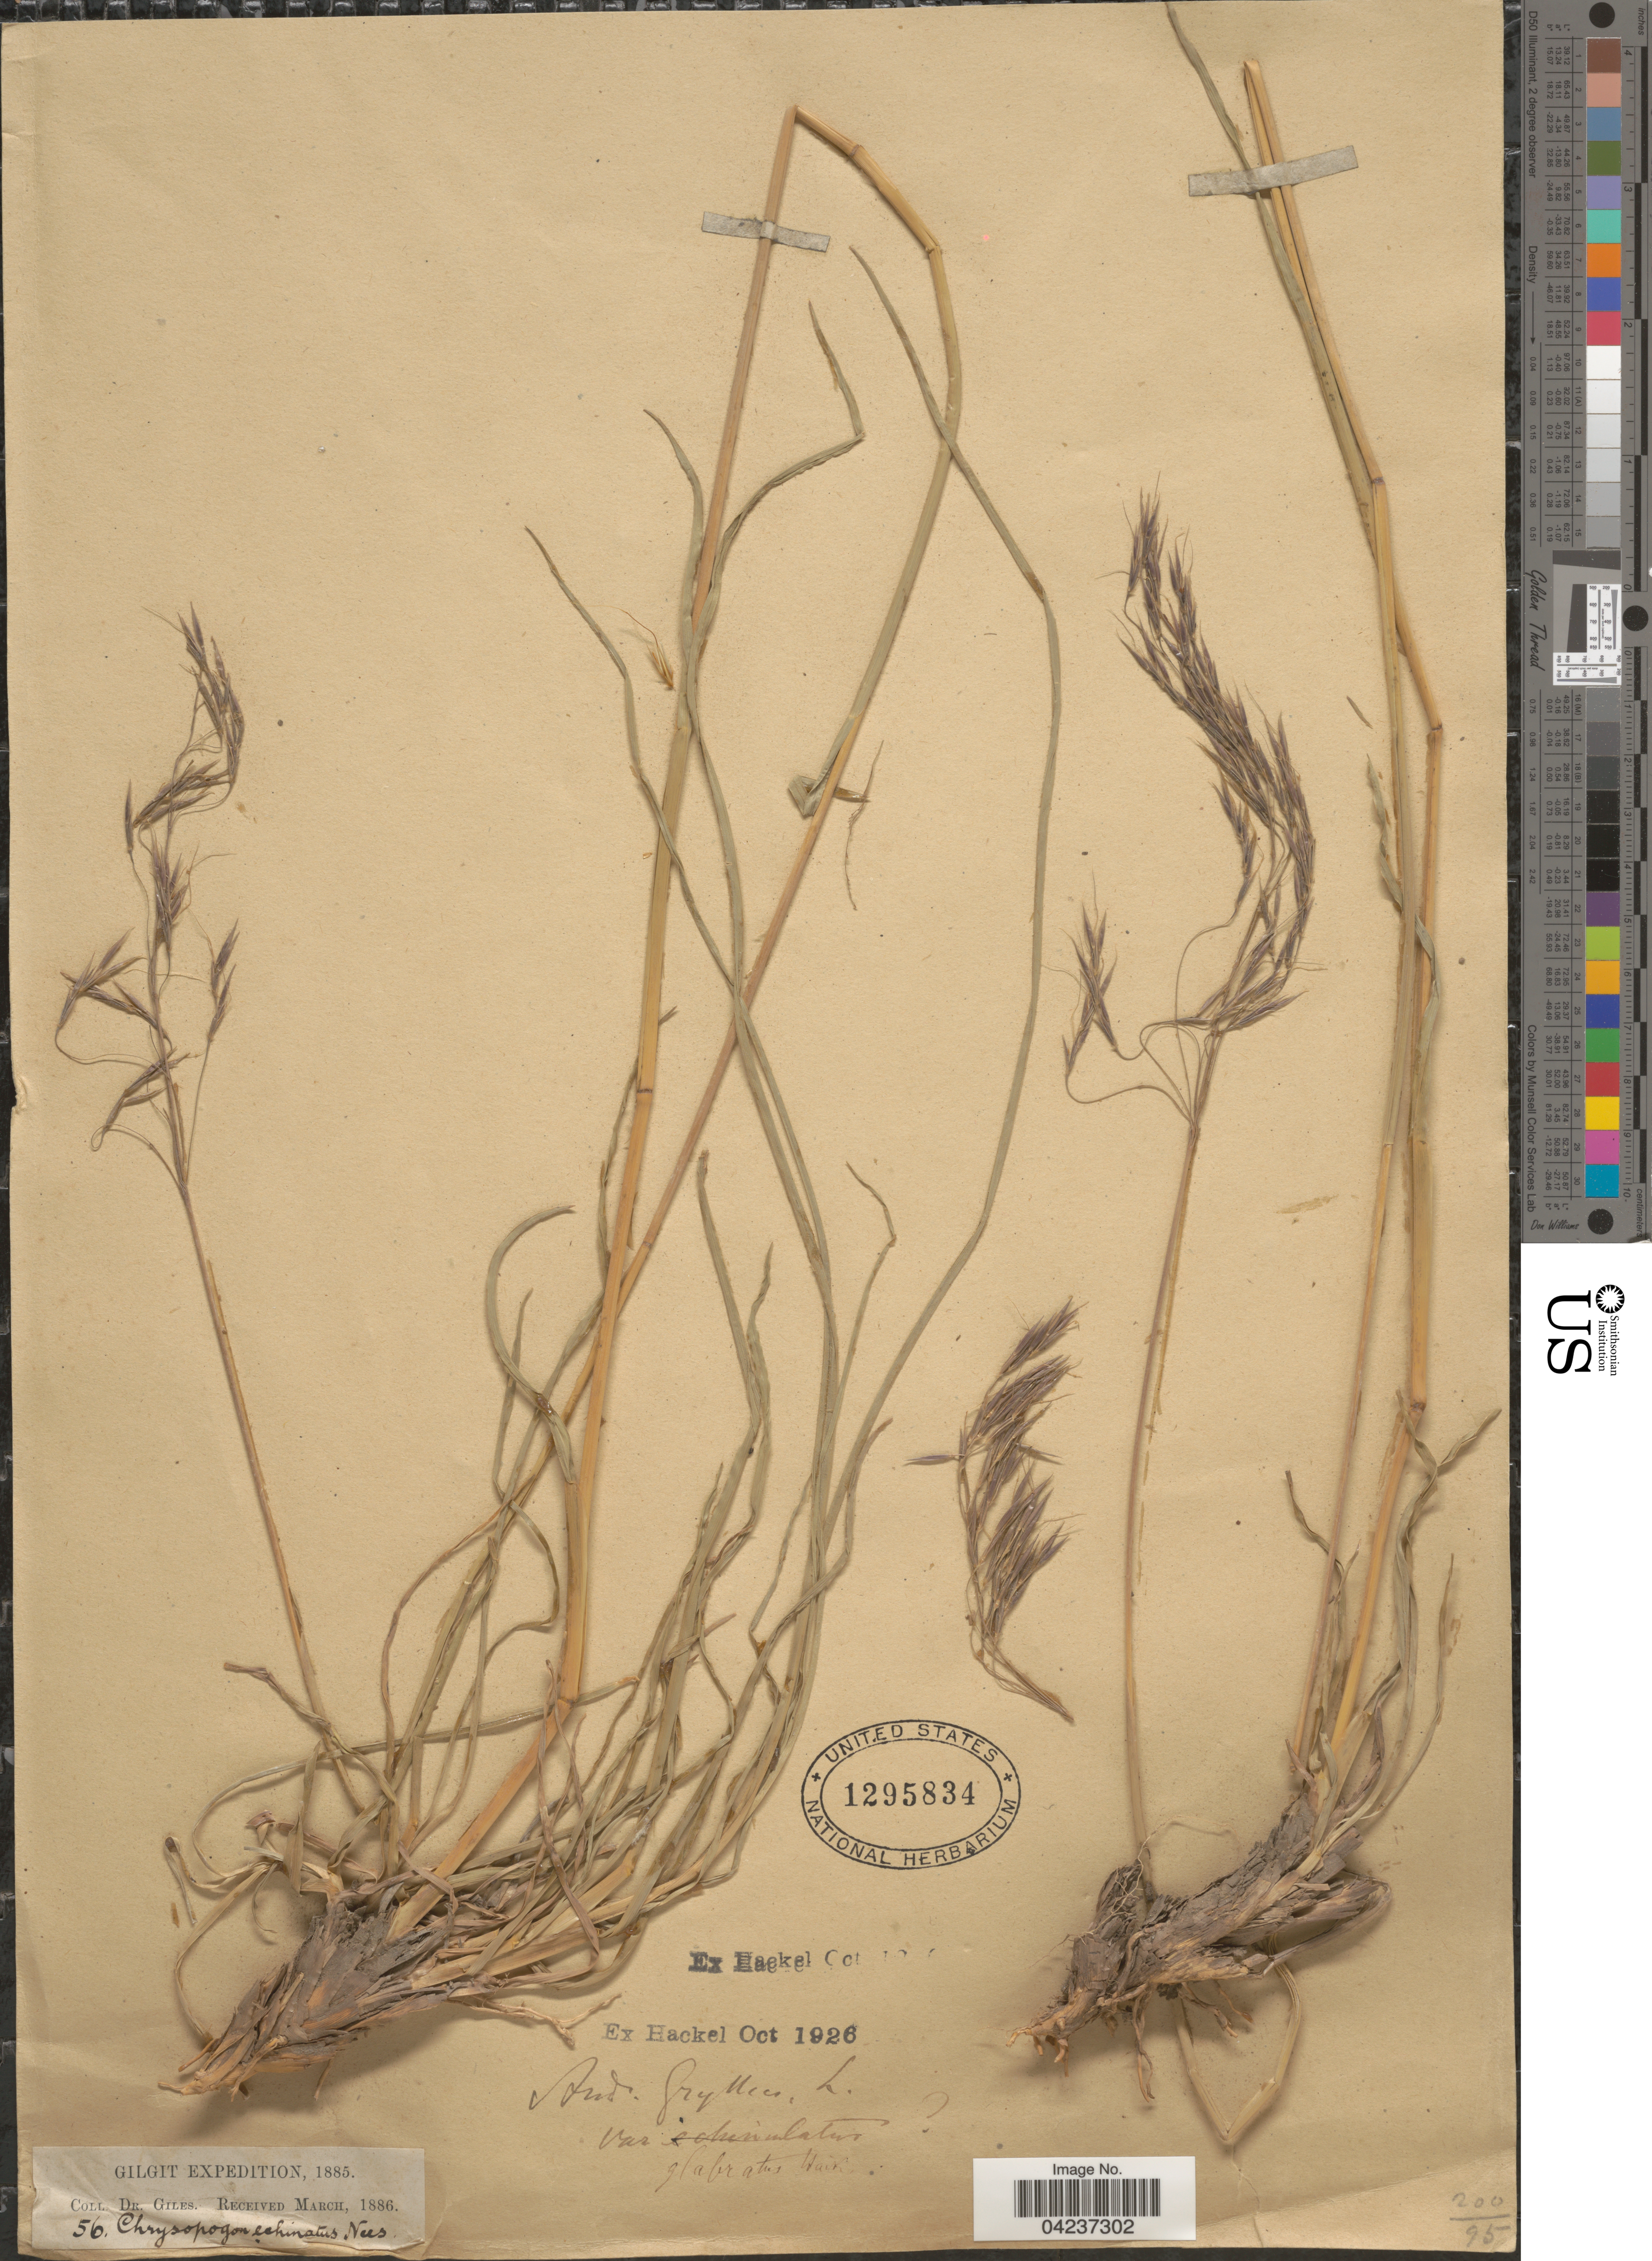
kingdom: Plantae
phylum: Tracheophyta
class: Liliopsida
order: Poales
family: Poaceae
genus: Chrysopogon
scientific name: Chrysopogon hackelii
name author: (Hook. f.) C.E.C. Fisch.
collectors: Giles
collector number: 56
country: Pakistan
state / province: Gilgit-Baltistan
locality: Gilgit Expedition, 1885.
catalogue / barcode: US 1295834